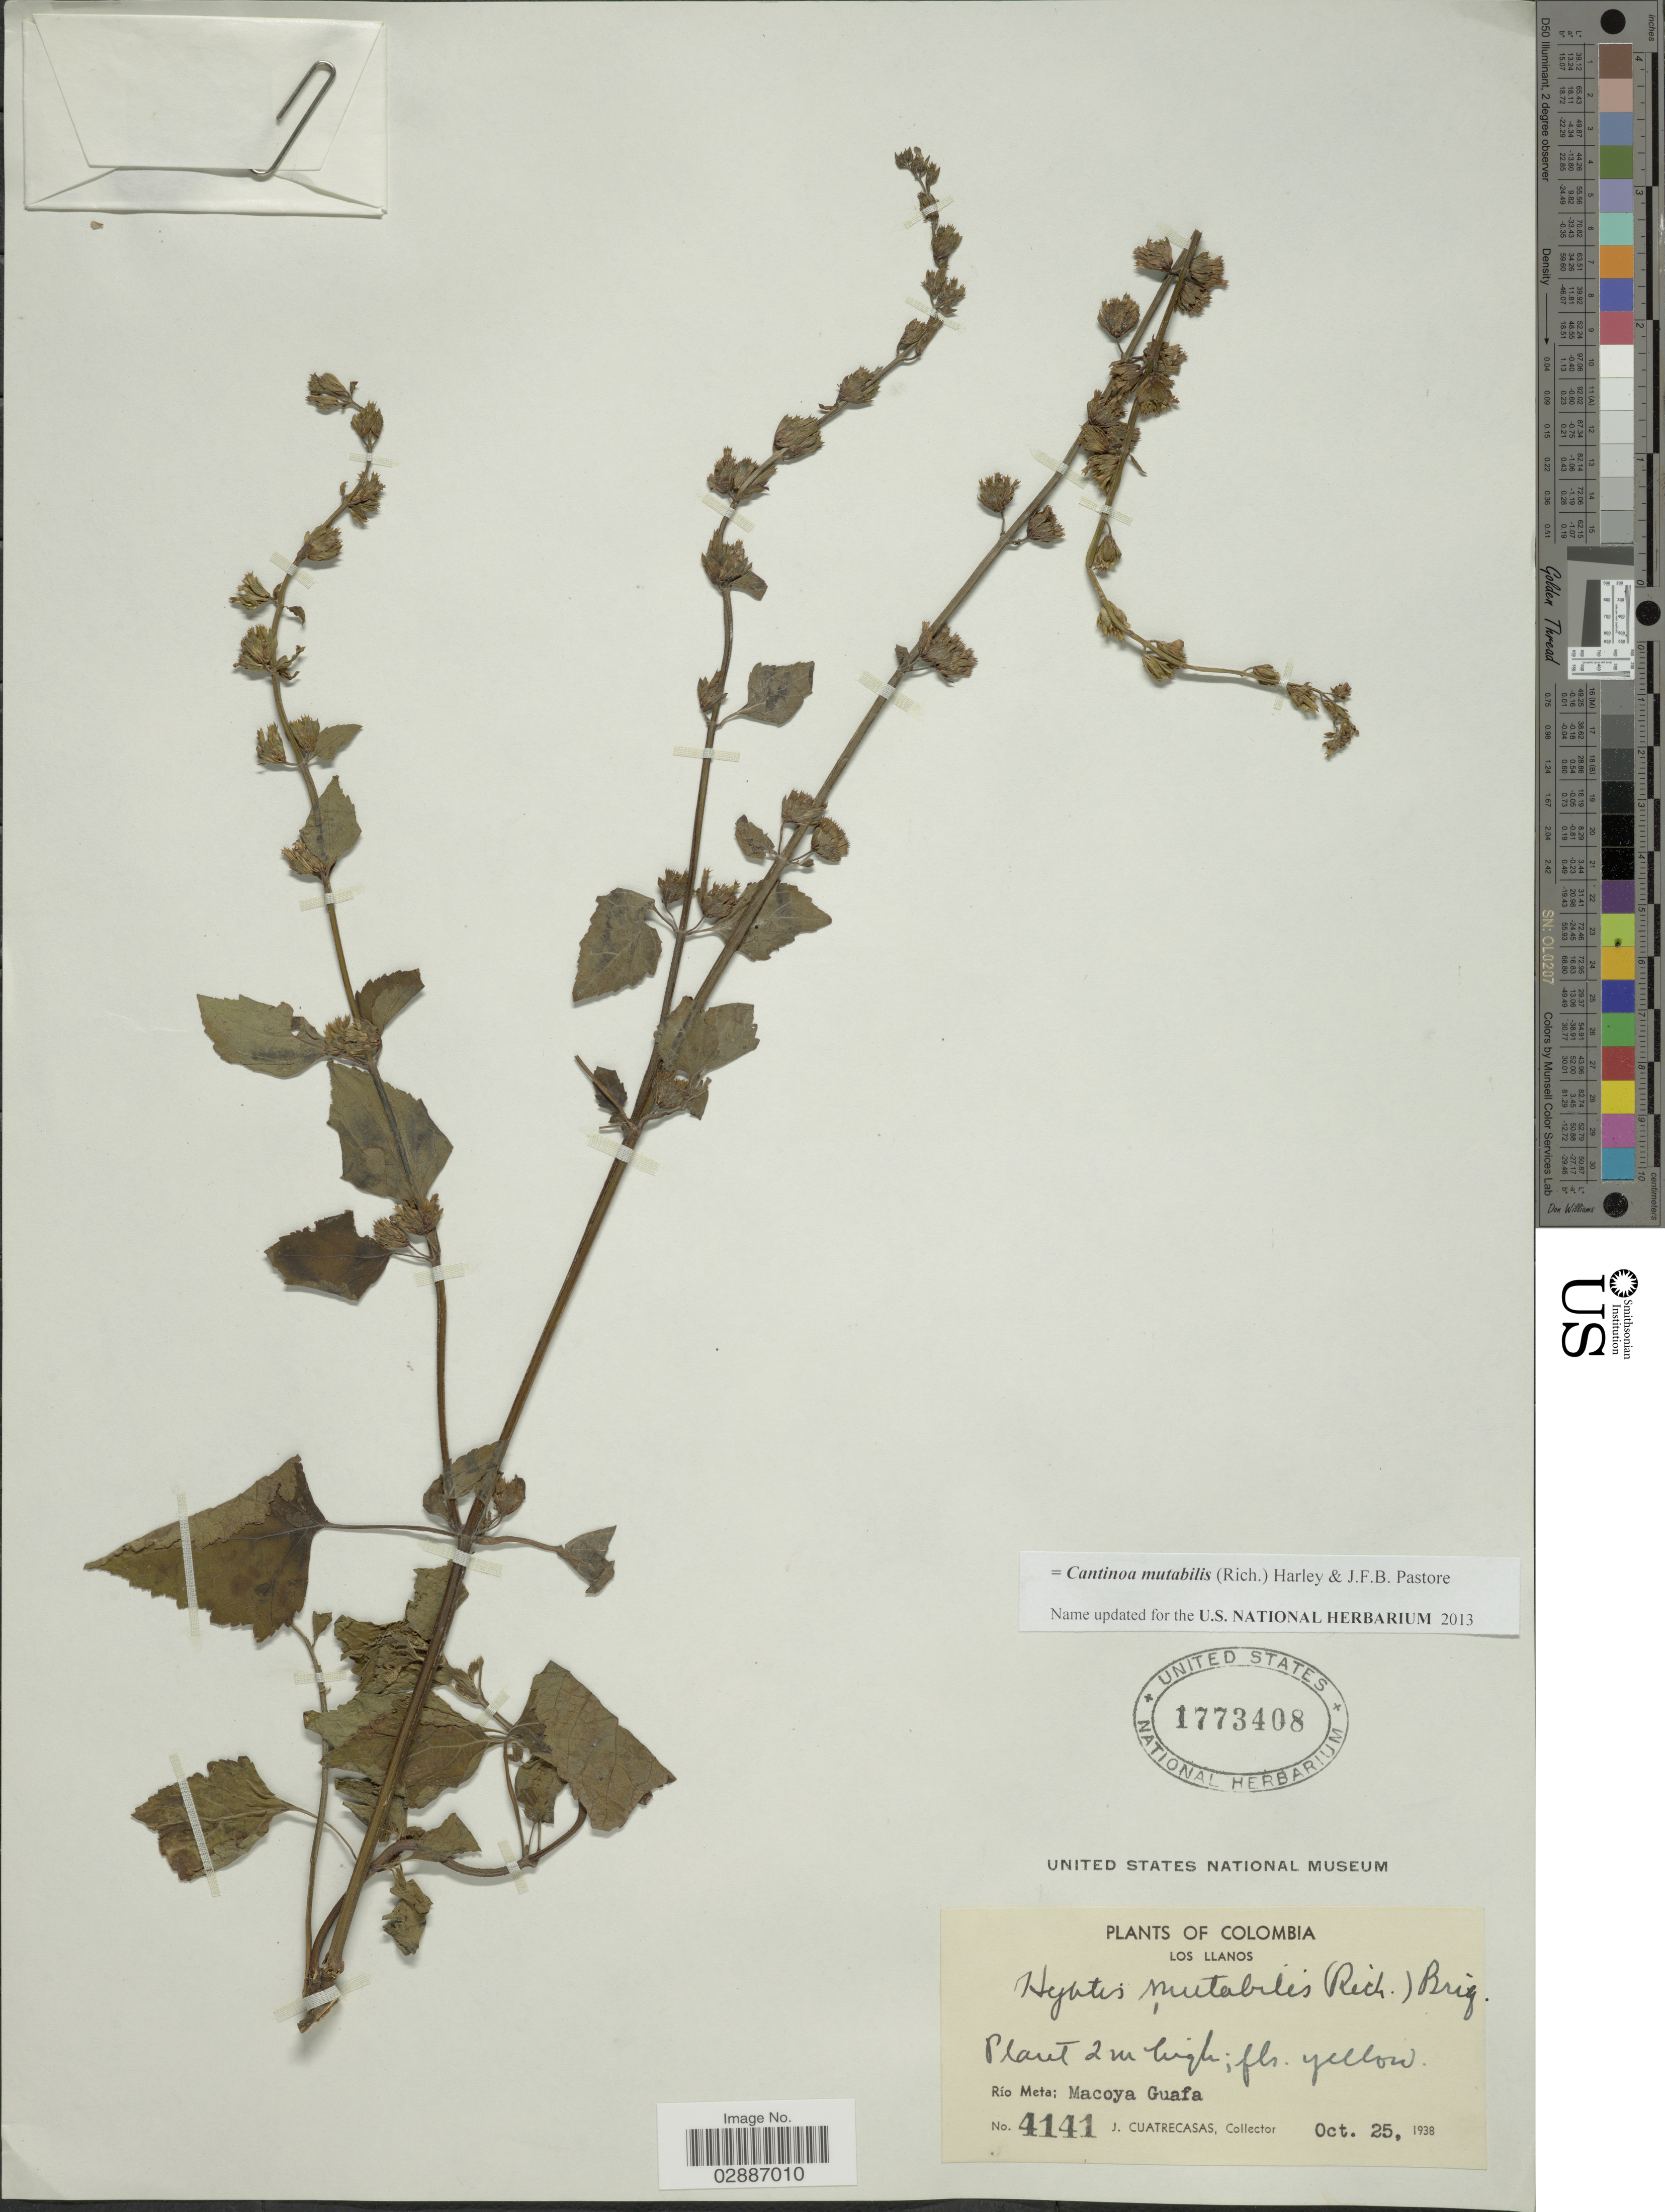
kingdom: Plantae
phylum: Tracheophyta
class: Magnoliopsida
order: Lamiales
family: Lamiaceae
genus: Cantinoa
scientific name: Cantinoa mutabilis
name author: (Epling) Harley & J.F.B. Pastore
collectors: J. Cuatrecasas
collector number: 4141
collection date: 1938-10-25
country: Colombia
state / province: Meta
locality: Los Llanos. Río Meta; Macoya Guafa.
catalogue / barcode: US 1773408